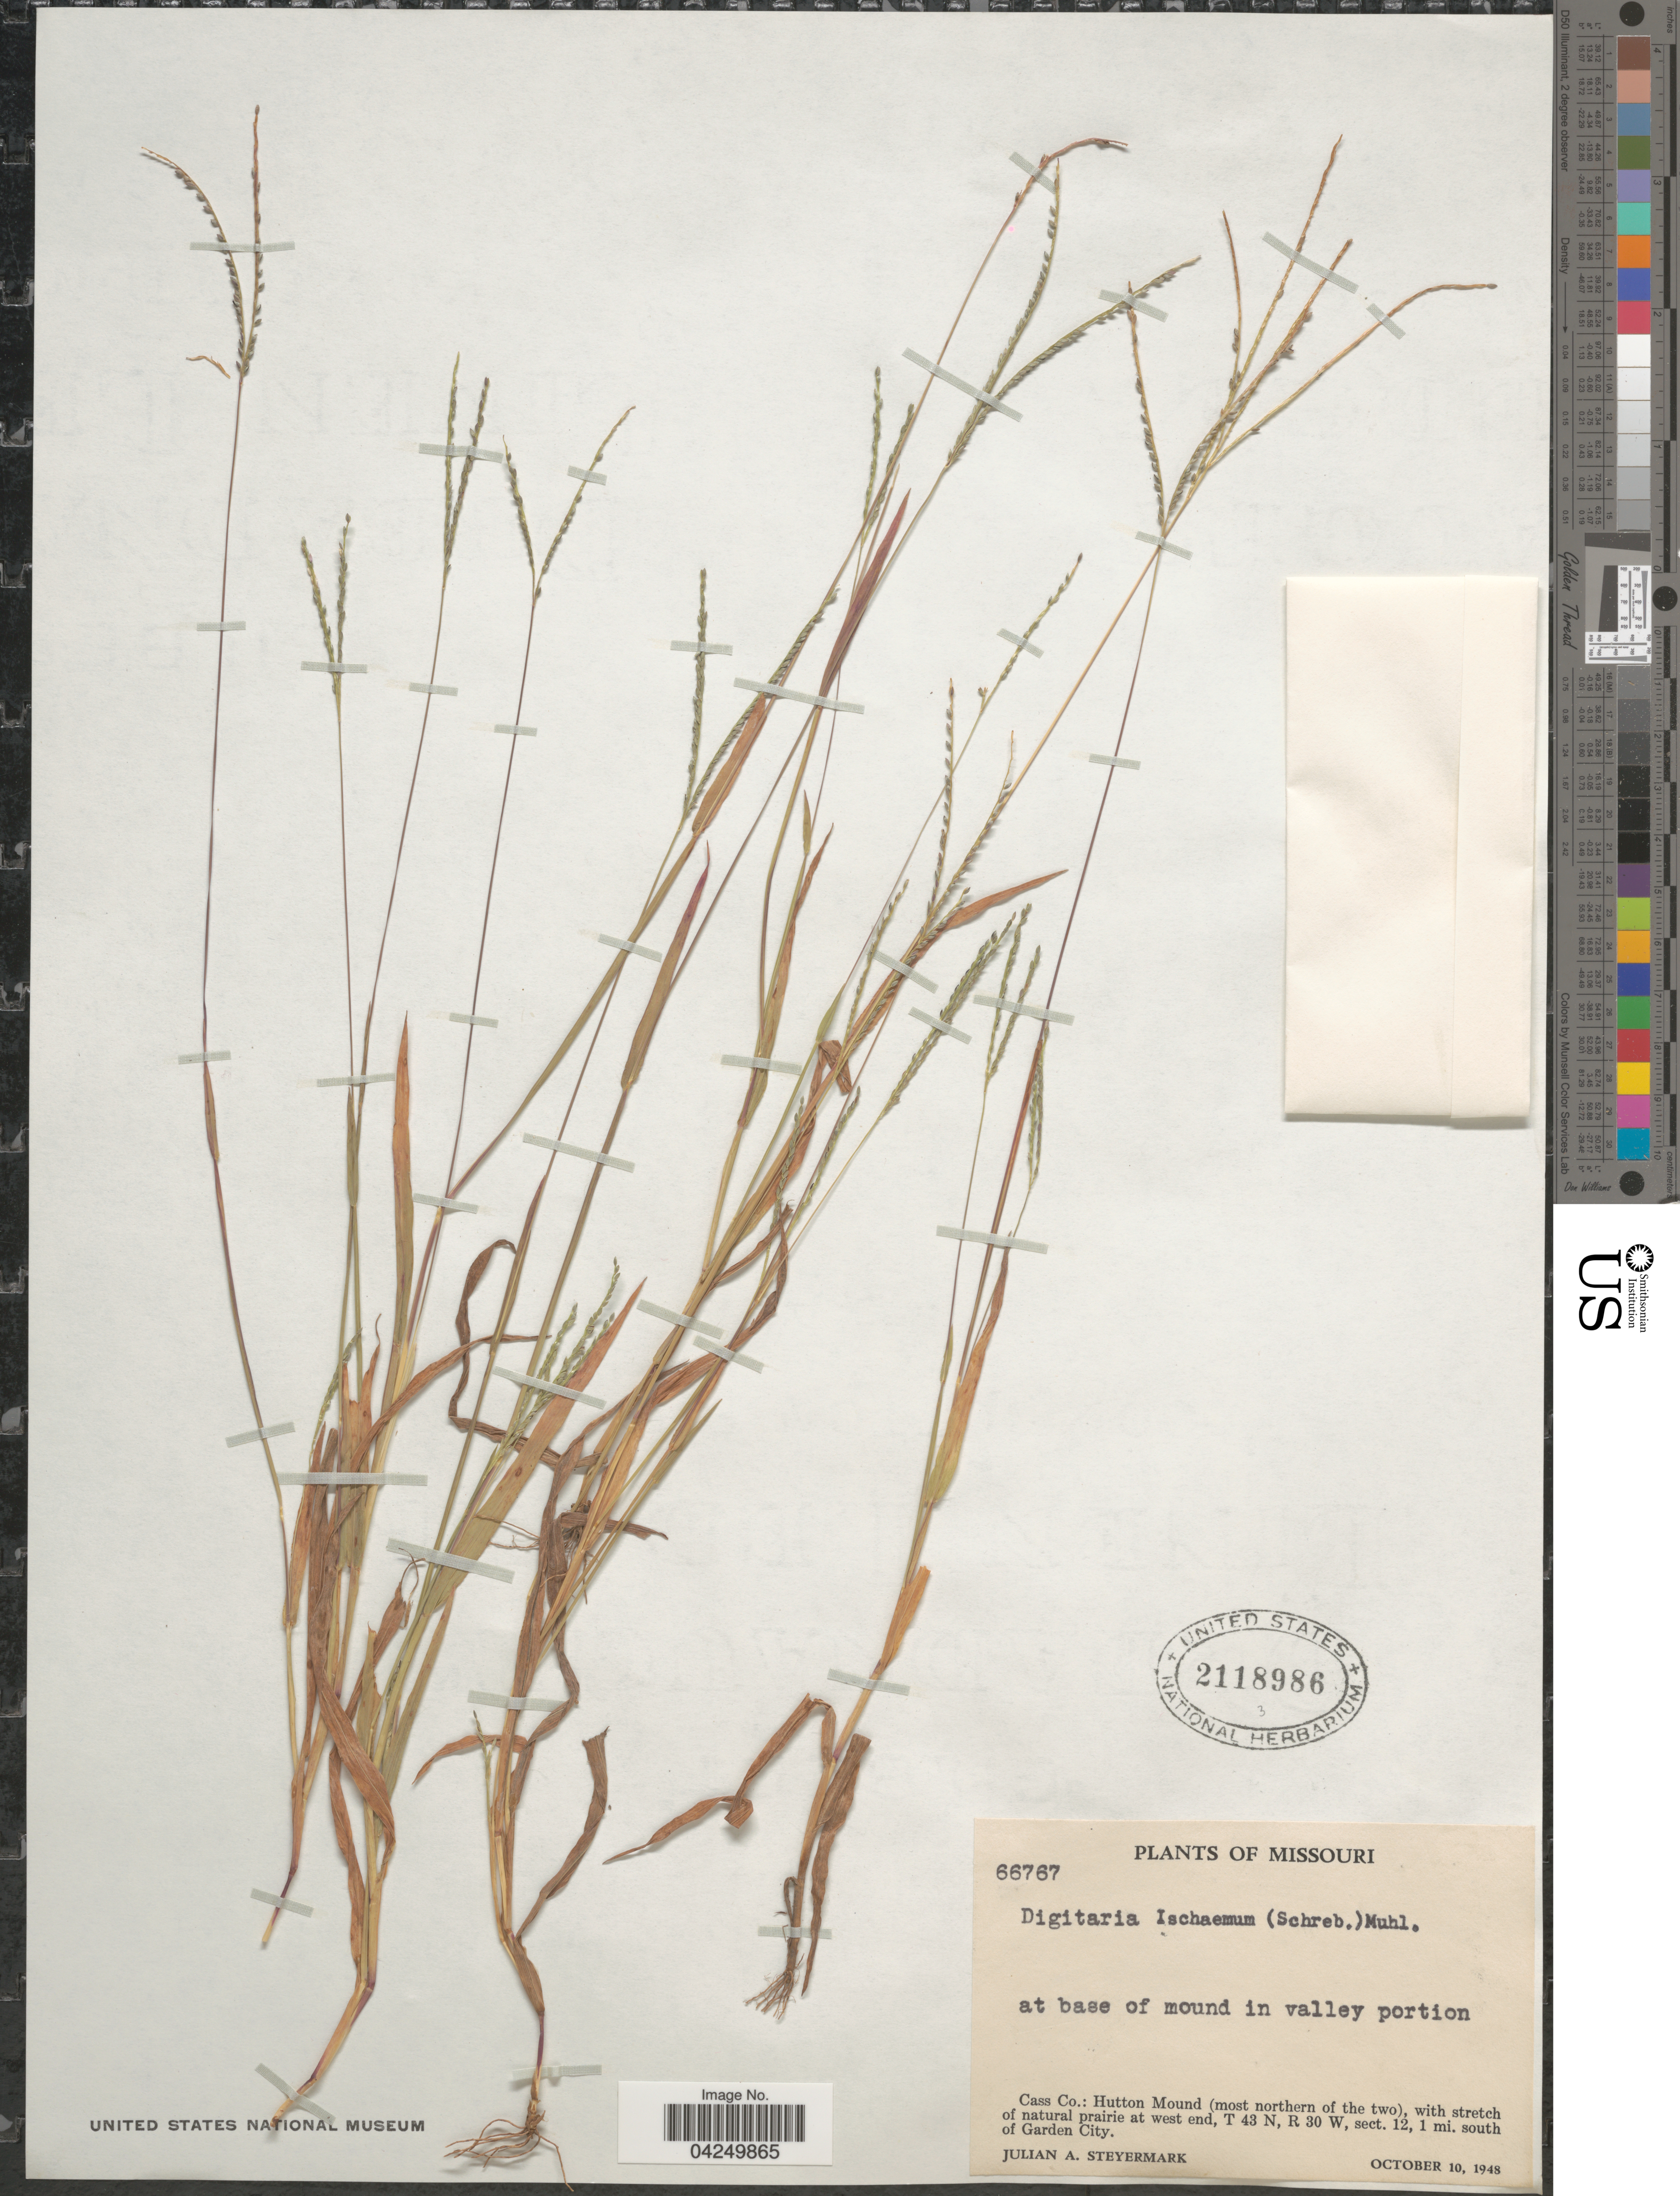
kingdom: Plantae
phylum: Tracheophyta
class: Liliopsida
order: Poales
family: Poaceae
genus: Digitaria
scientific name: Digitaria ischaemum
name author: (Schreber) Schreber ex Muhl.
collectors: J. Steyermark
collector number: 66767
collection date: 1948-10-10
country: United States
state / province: Missouri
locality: At base of mound in valley portion. Cass Co.: Hutton Mound (most northern of the two), with stretch of natural prairie at west end, T 43 N, R 30 W, sect. 12, 1 mi. south of Garden City.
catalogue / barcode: US 2118986